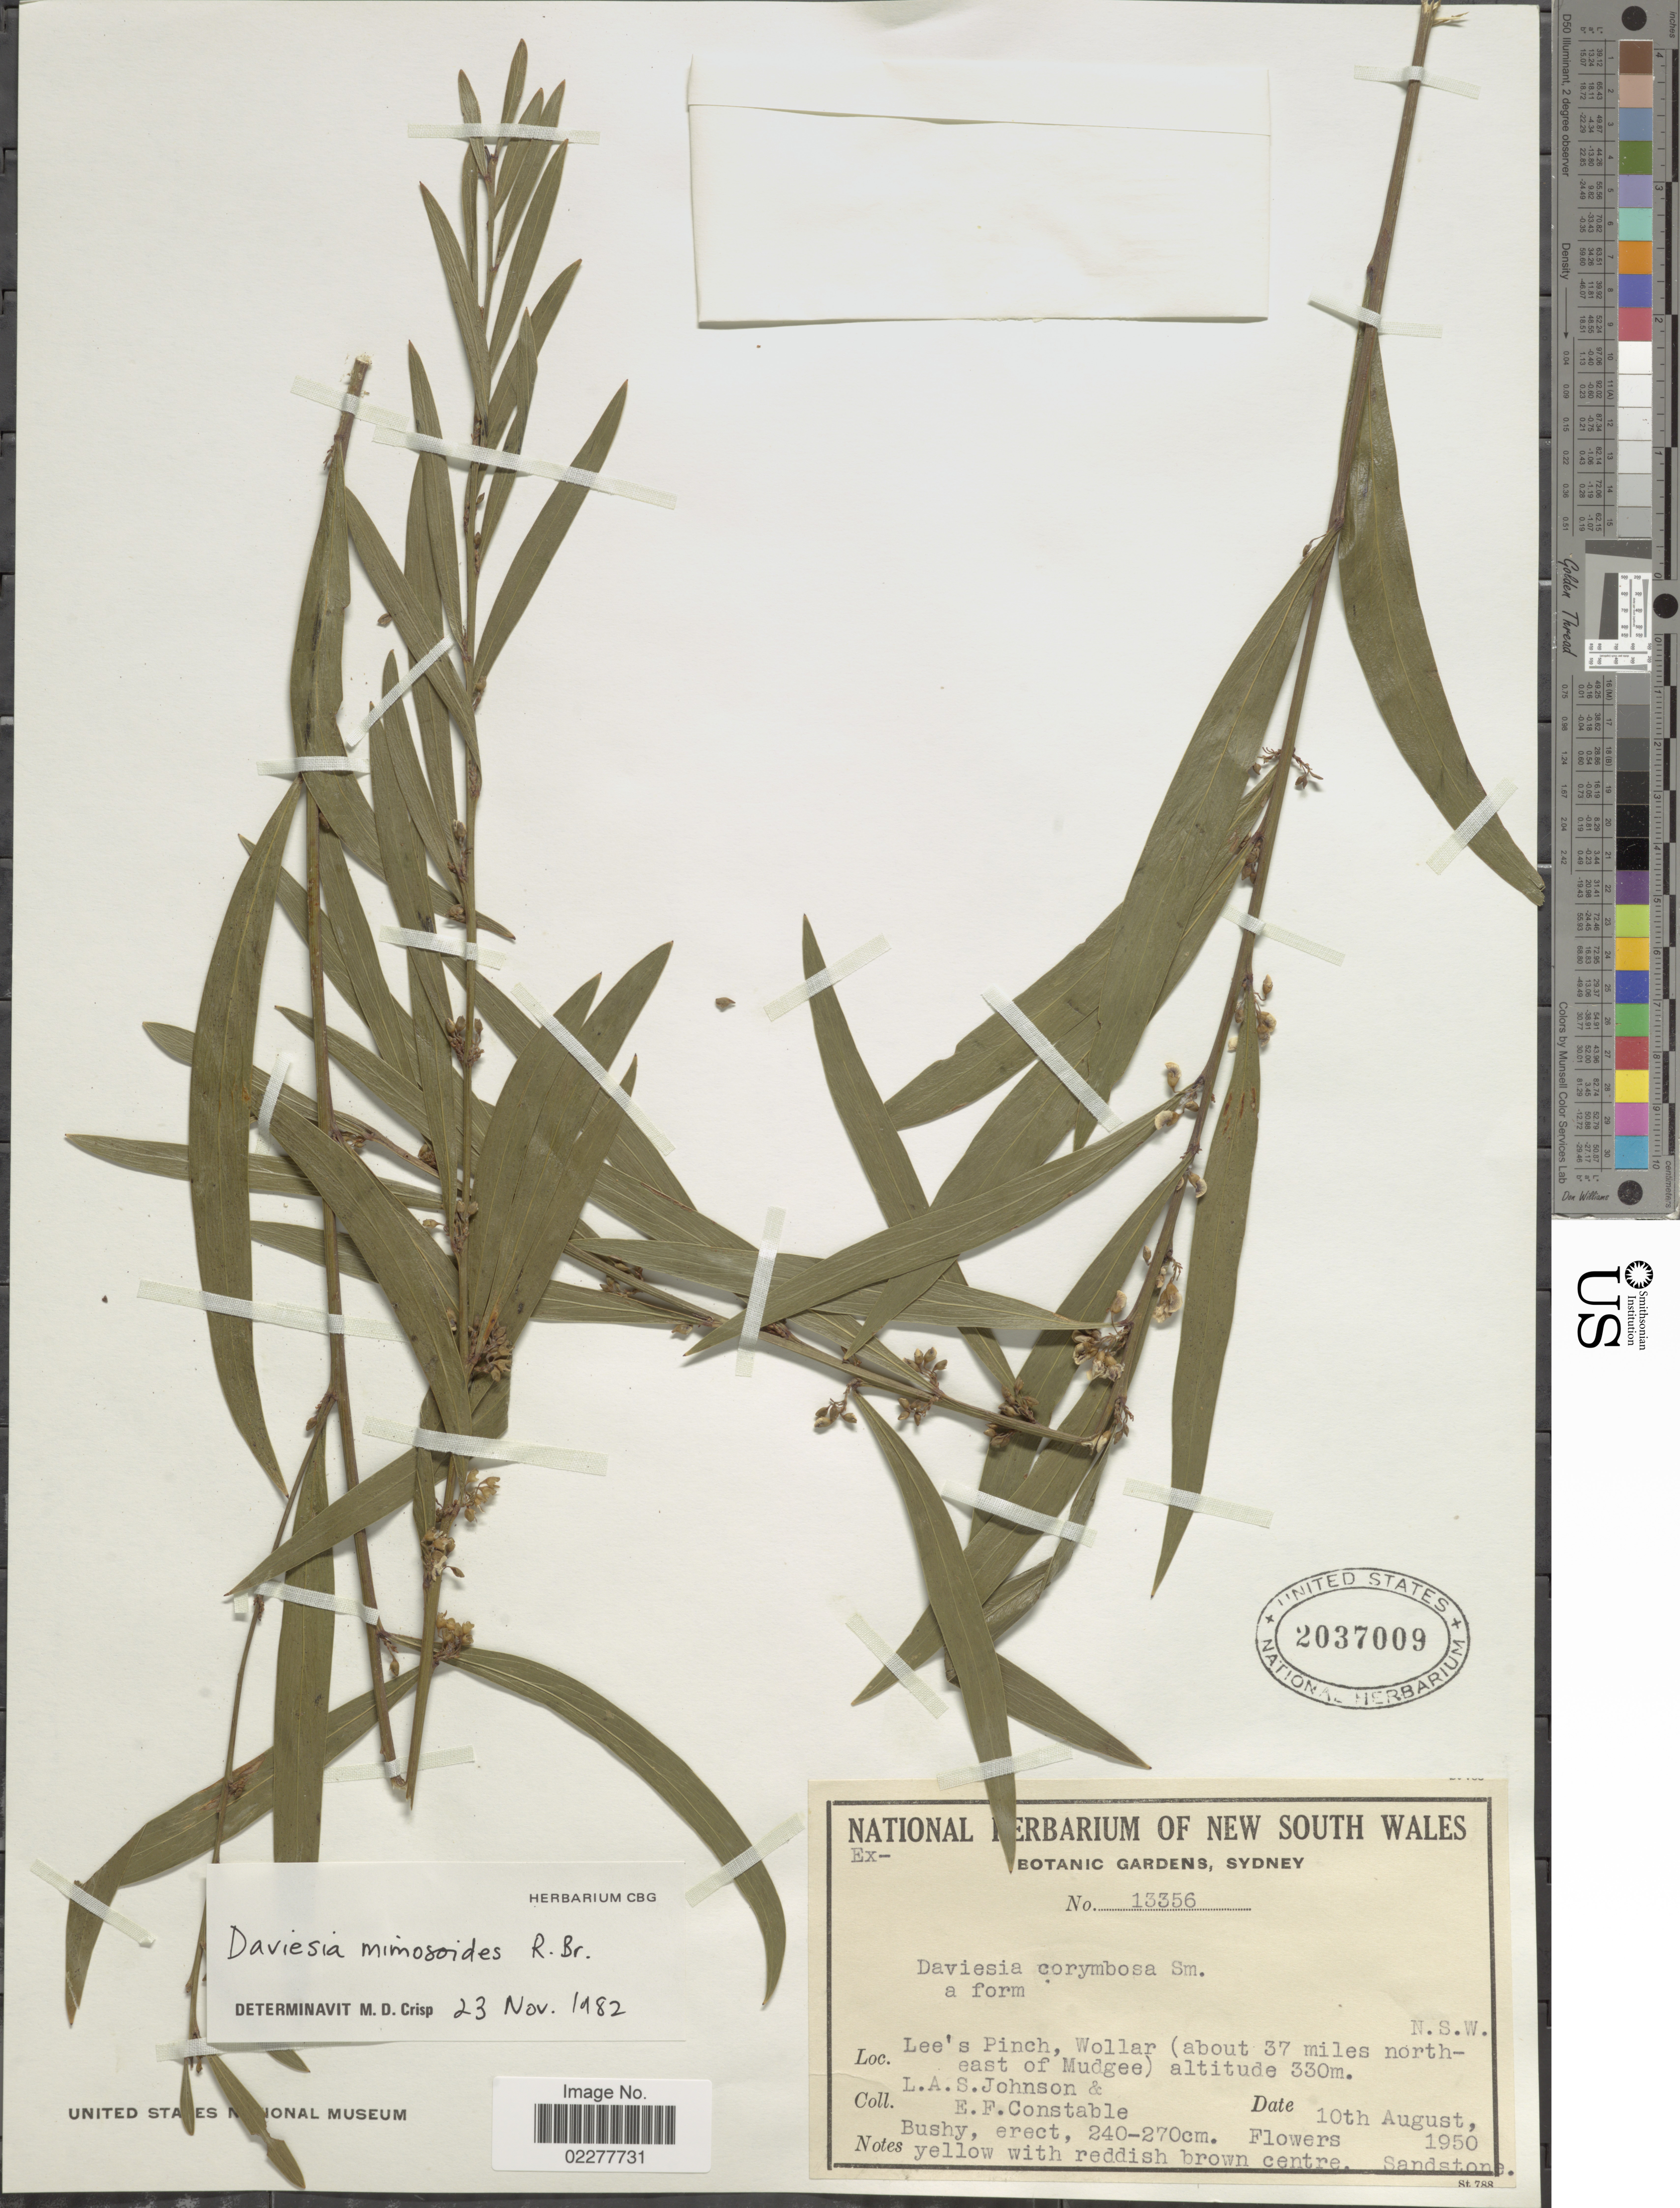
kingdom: Plantae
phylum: Tracheophyta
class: Magnoliopsida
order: Fabales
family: Fabaceae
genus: Daviesia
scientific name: Daviesia mimosoides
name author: R. Br.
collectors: L. A. S. Johnson & E. F. Constable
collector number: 13356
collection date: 1950-08-10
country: Australia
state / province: New South Wales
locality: Lee's Pinvh, Wolar (about 37 miles north-east of Mudgee)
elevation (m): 330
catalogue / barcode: US 2037009